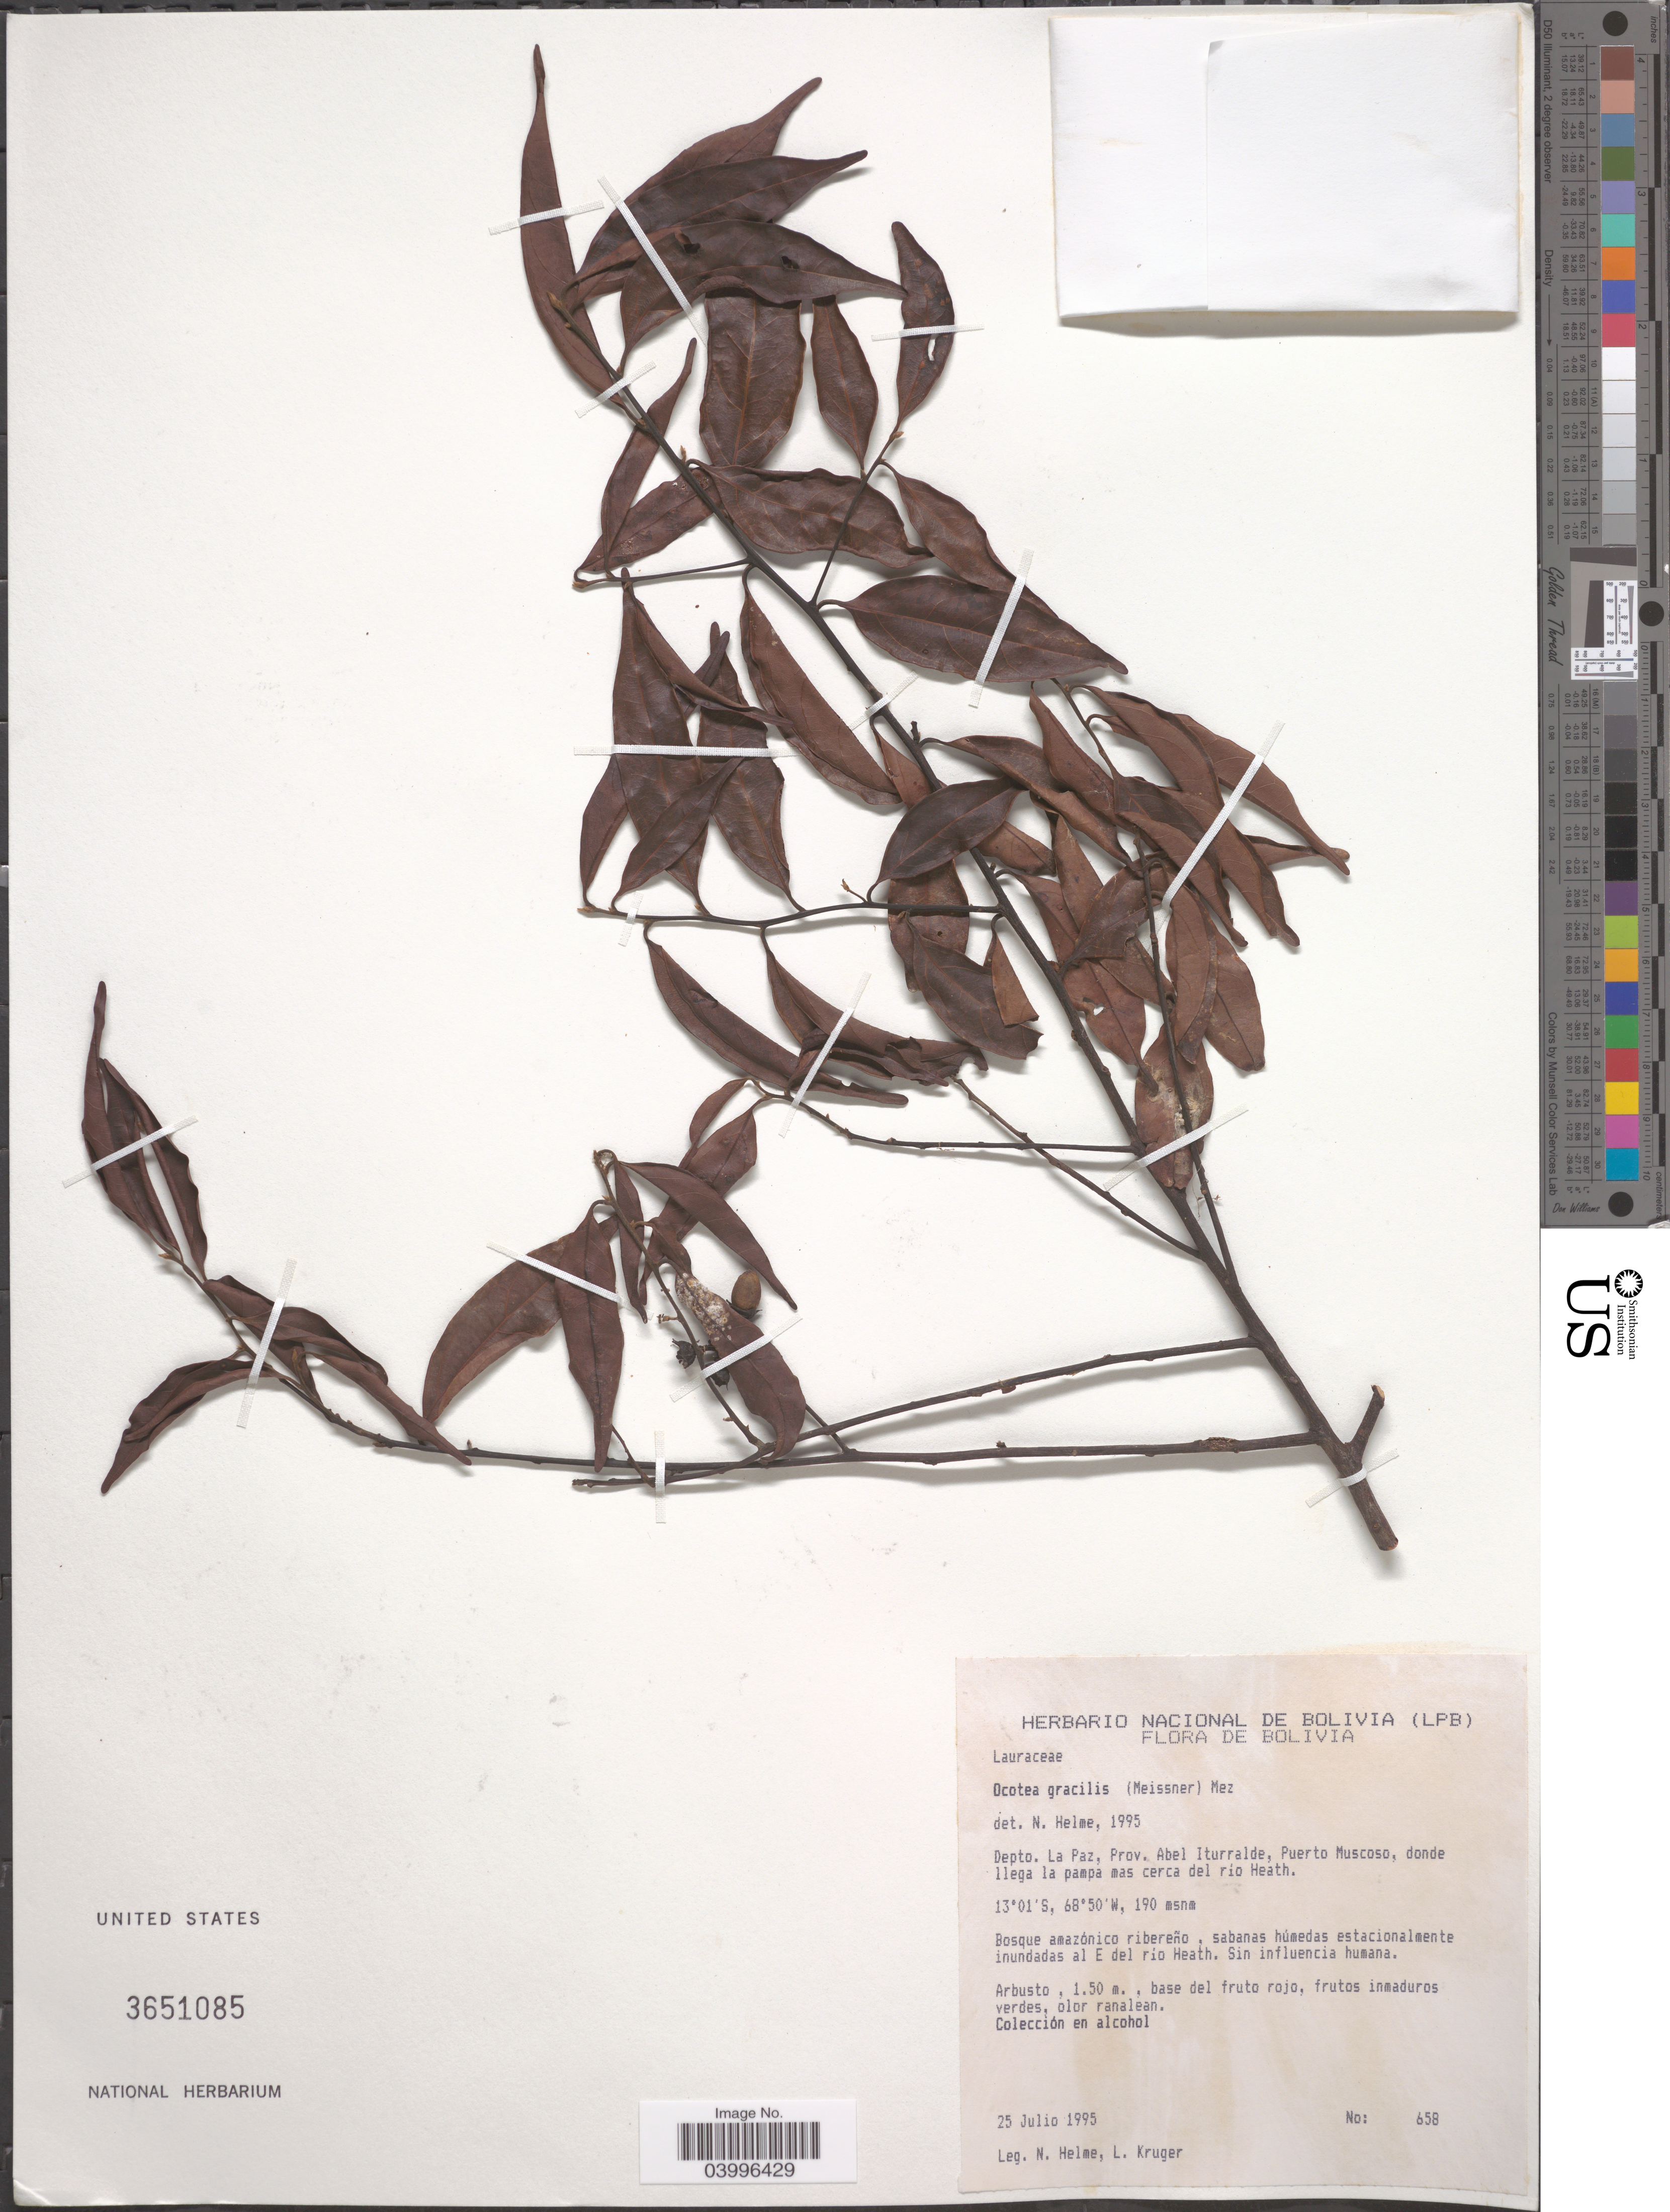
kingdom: Plantae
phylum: Tracheophyta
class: Magnoliopsida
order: Laurales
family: Lauraceae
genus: Ocotea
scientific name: Ocotea gracilis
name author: (Meisn.) Mez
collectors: N. Helme & L. Kruger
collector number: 658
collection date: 1995-07-25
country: Bolivia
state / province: La Paz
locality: Depto. La Paz, Prov. Abel Iturralde, Puerto Muscoso, donde llega la pampa mas cerca del río Heath.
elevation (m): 190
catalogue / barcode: US 3651085